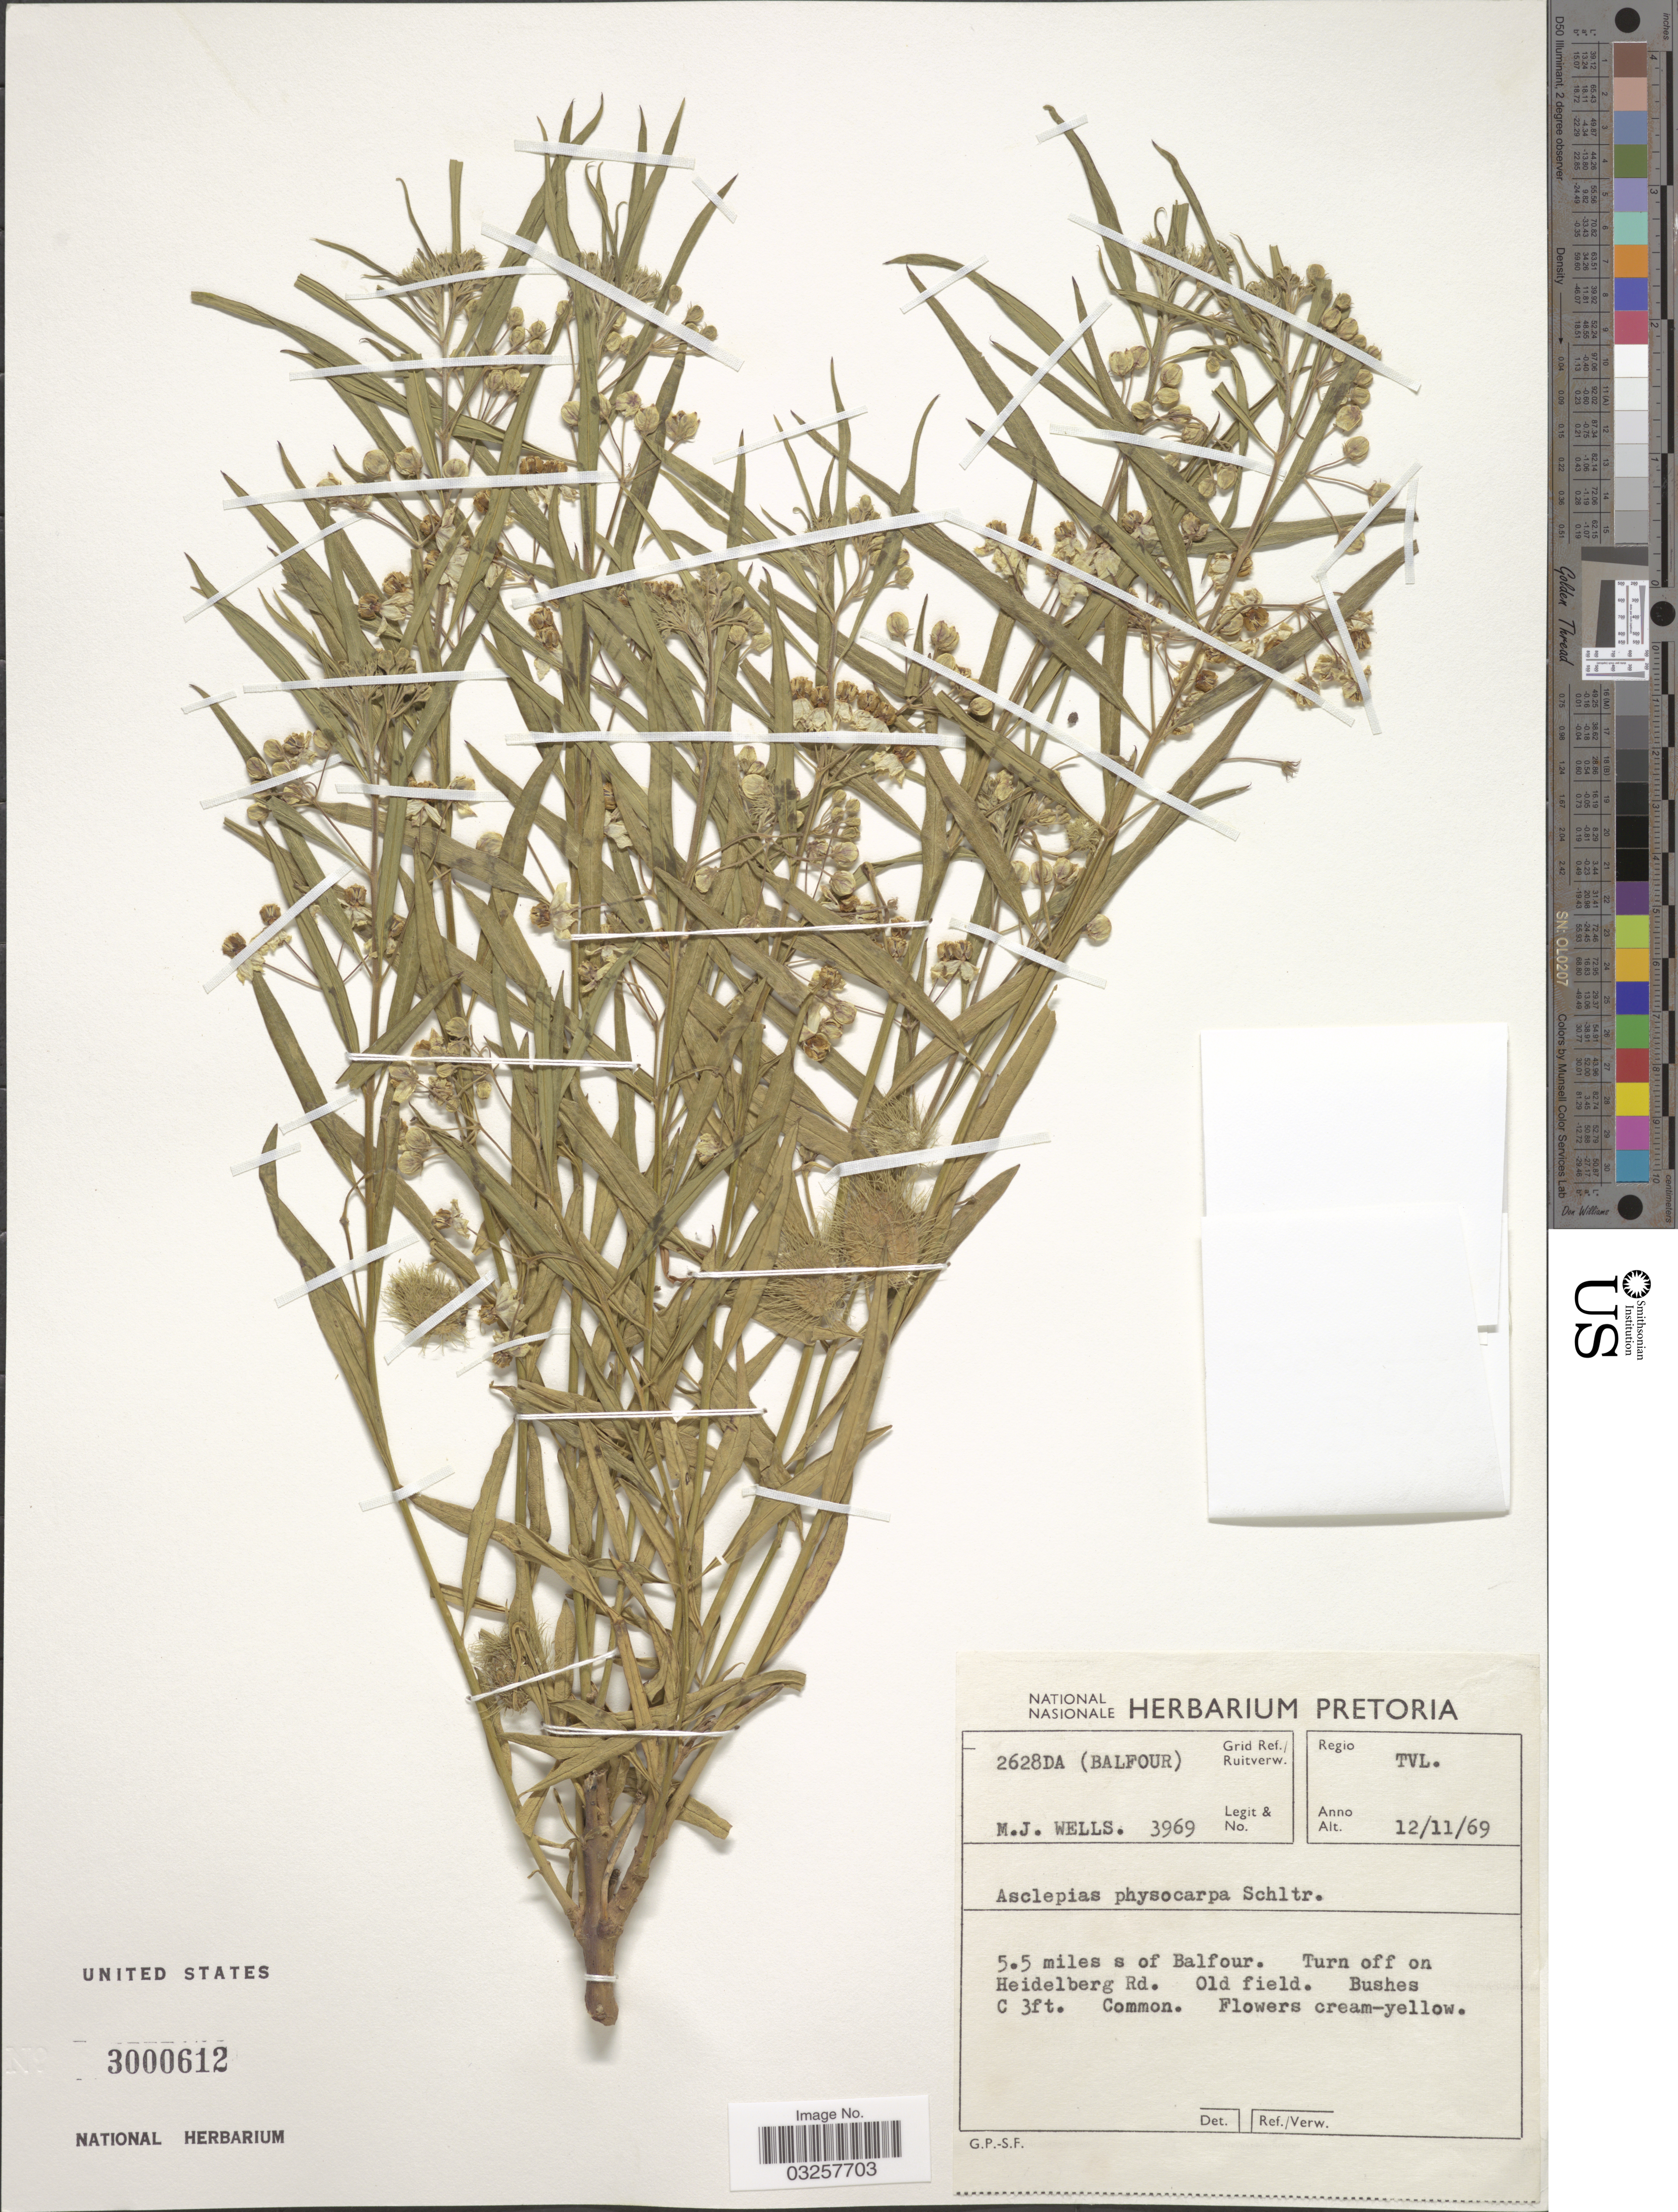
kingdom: Plantae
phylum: Tracheophyta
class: Magnoliopsida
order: Gentianales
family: Apocynaceae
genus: Asclepias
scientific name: Asclepias physocarpa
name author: (E. Mey.) Schltr.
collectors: M. Wells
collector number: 3969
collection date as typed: Transcribed d/m/y: 12/11/69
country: South Africa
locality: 2628DA (Balfour) Grid Ref./ Ruitverw. Regio Tvl. 5.5 miles s of Balfour. Turn off on Heidelberg Rd.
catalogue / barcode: US 3000612